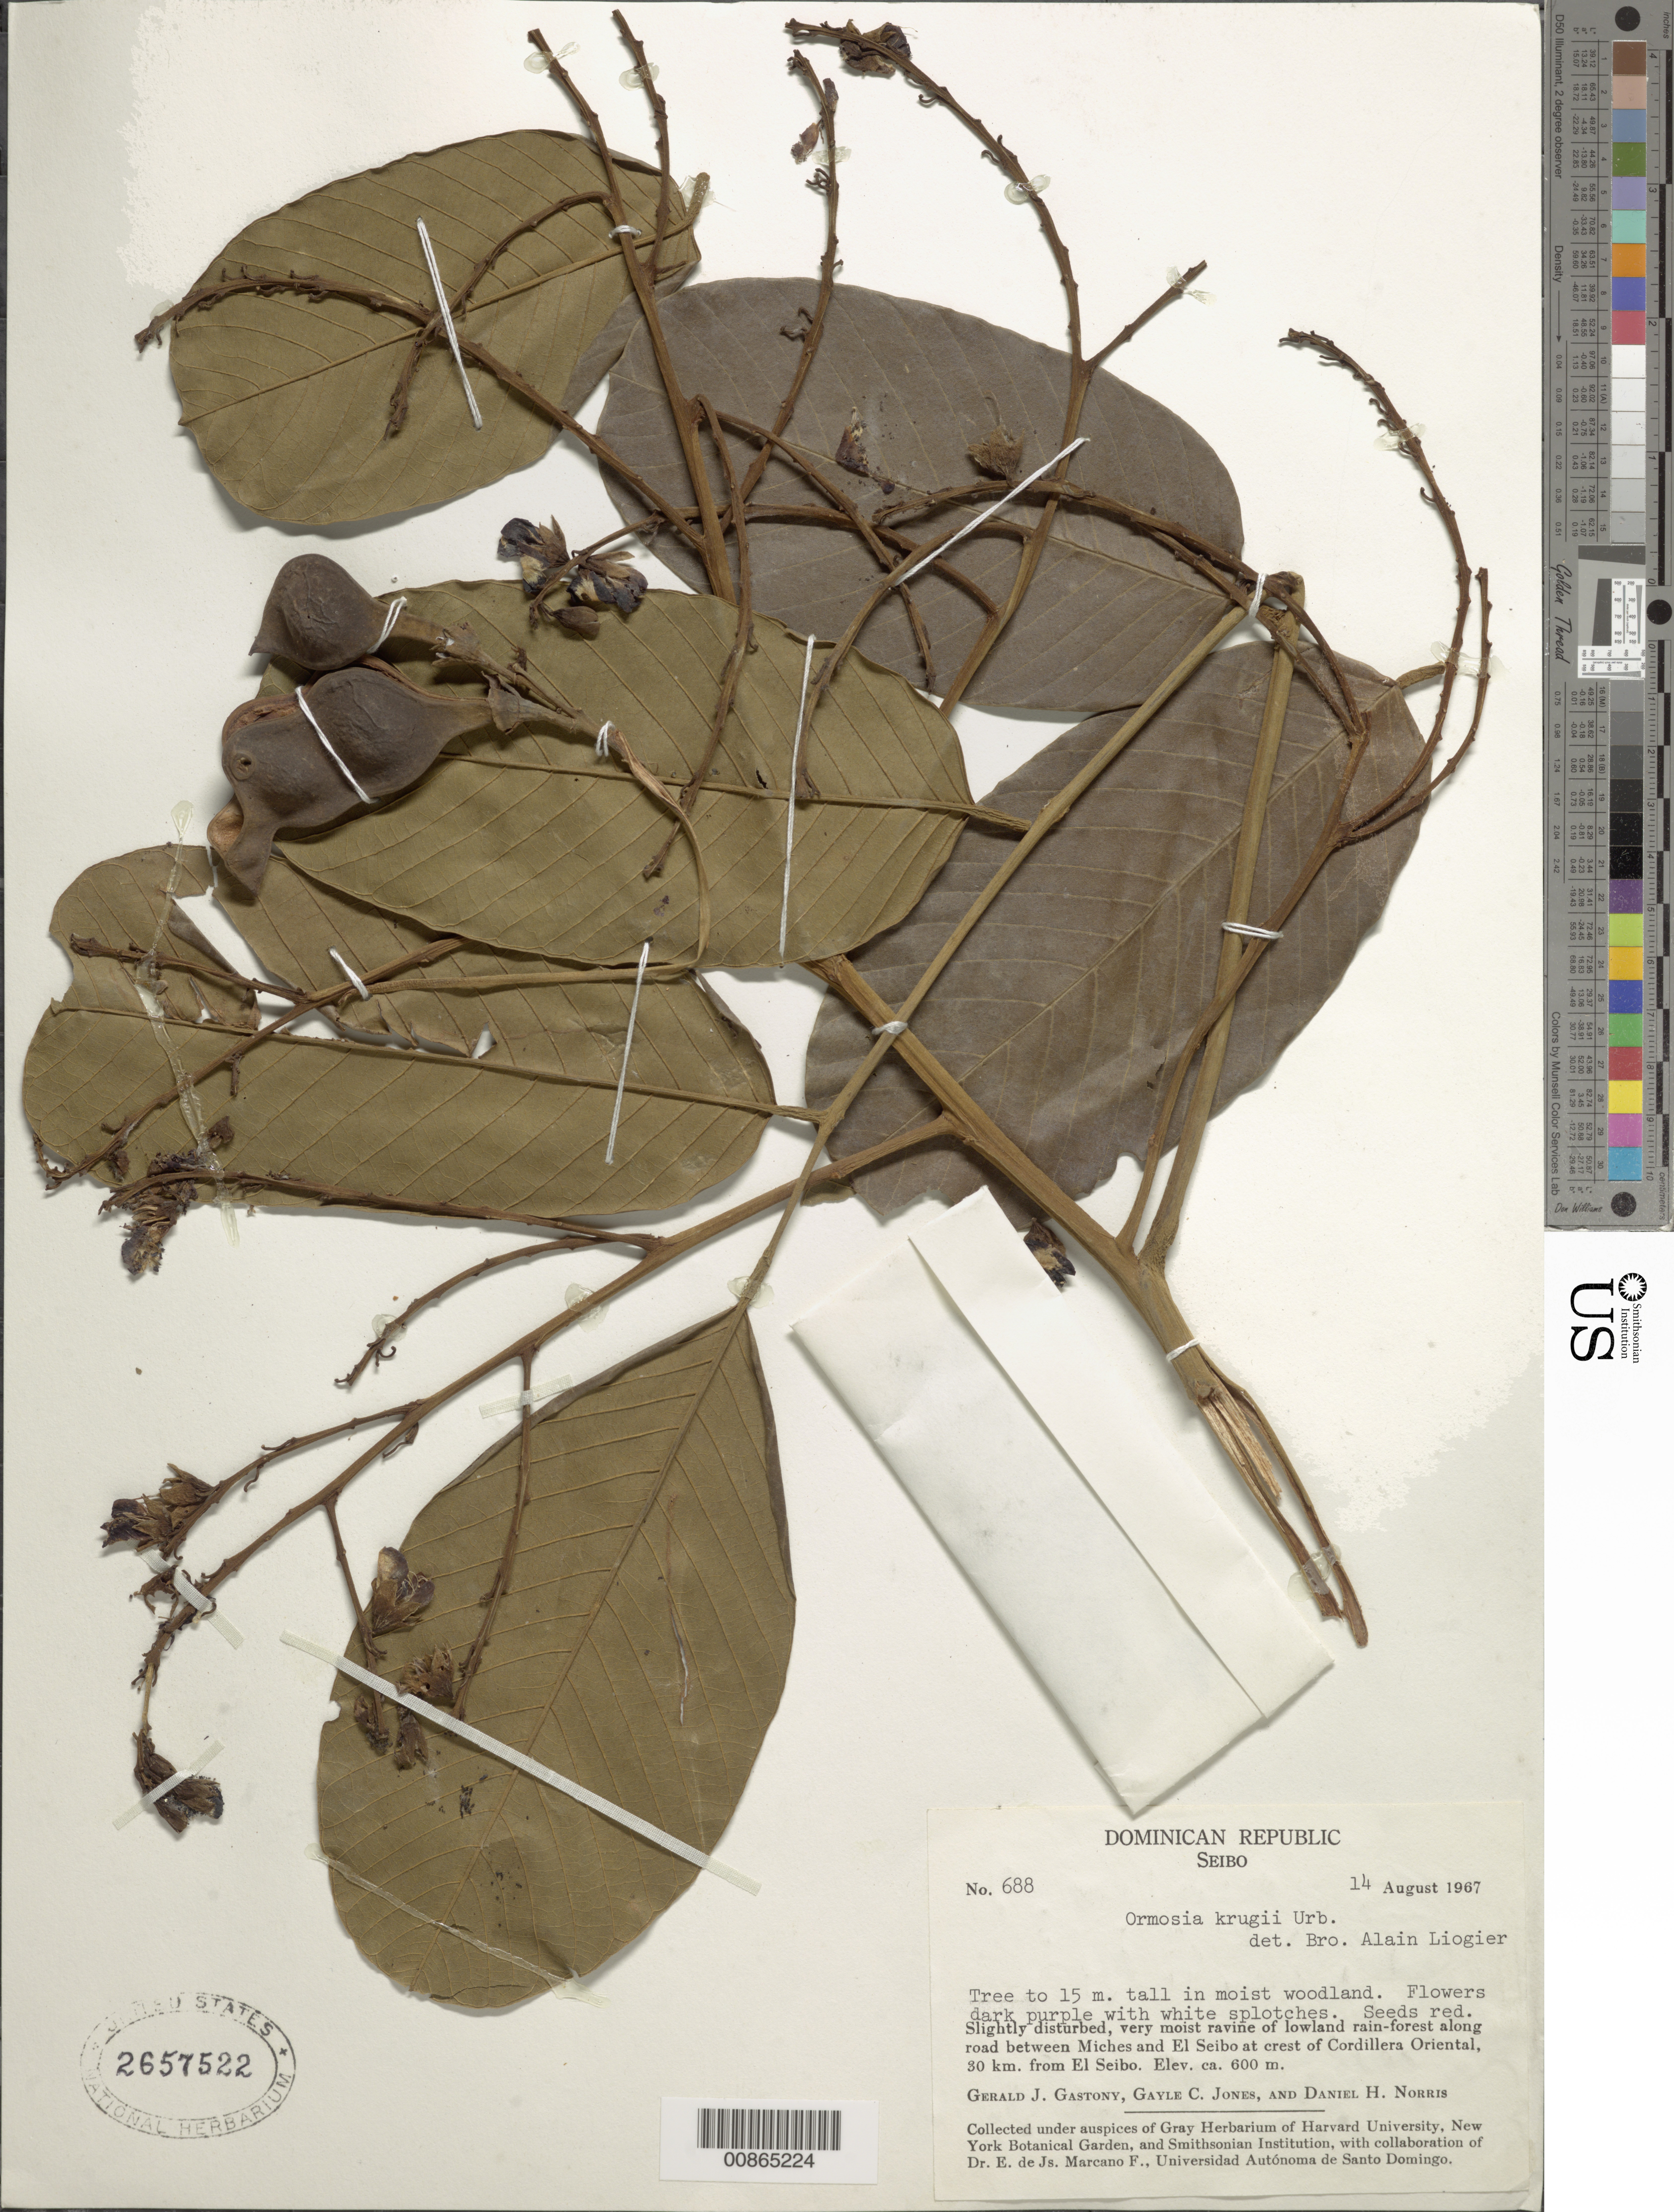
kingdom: Plantae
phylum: Tracheophyta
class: Magnoliopsida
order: Fabales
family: Fabaceae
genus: Ormosia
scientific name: Ormosia krugii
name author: Urb.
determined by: Liogier, Alain H.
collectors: G. Gastony, G. C. Jones & D. H. Norris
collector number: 688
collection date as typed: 14 Aug 1967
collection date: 1967-08-14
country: Dominican Republic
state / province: El Seibo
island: Hispaniola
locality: Along road between Miches and El Seibo at crest of Cordillera Oriental, 30 km from El Seibo.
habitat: Moist woodland. Slightly disturbed, very moist ravine of lowland rain-forest.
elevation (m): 600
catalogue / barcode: US 2657522